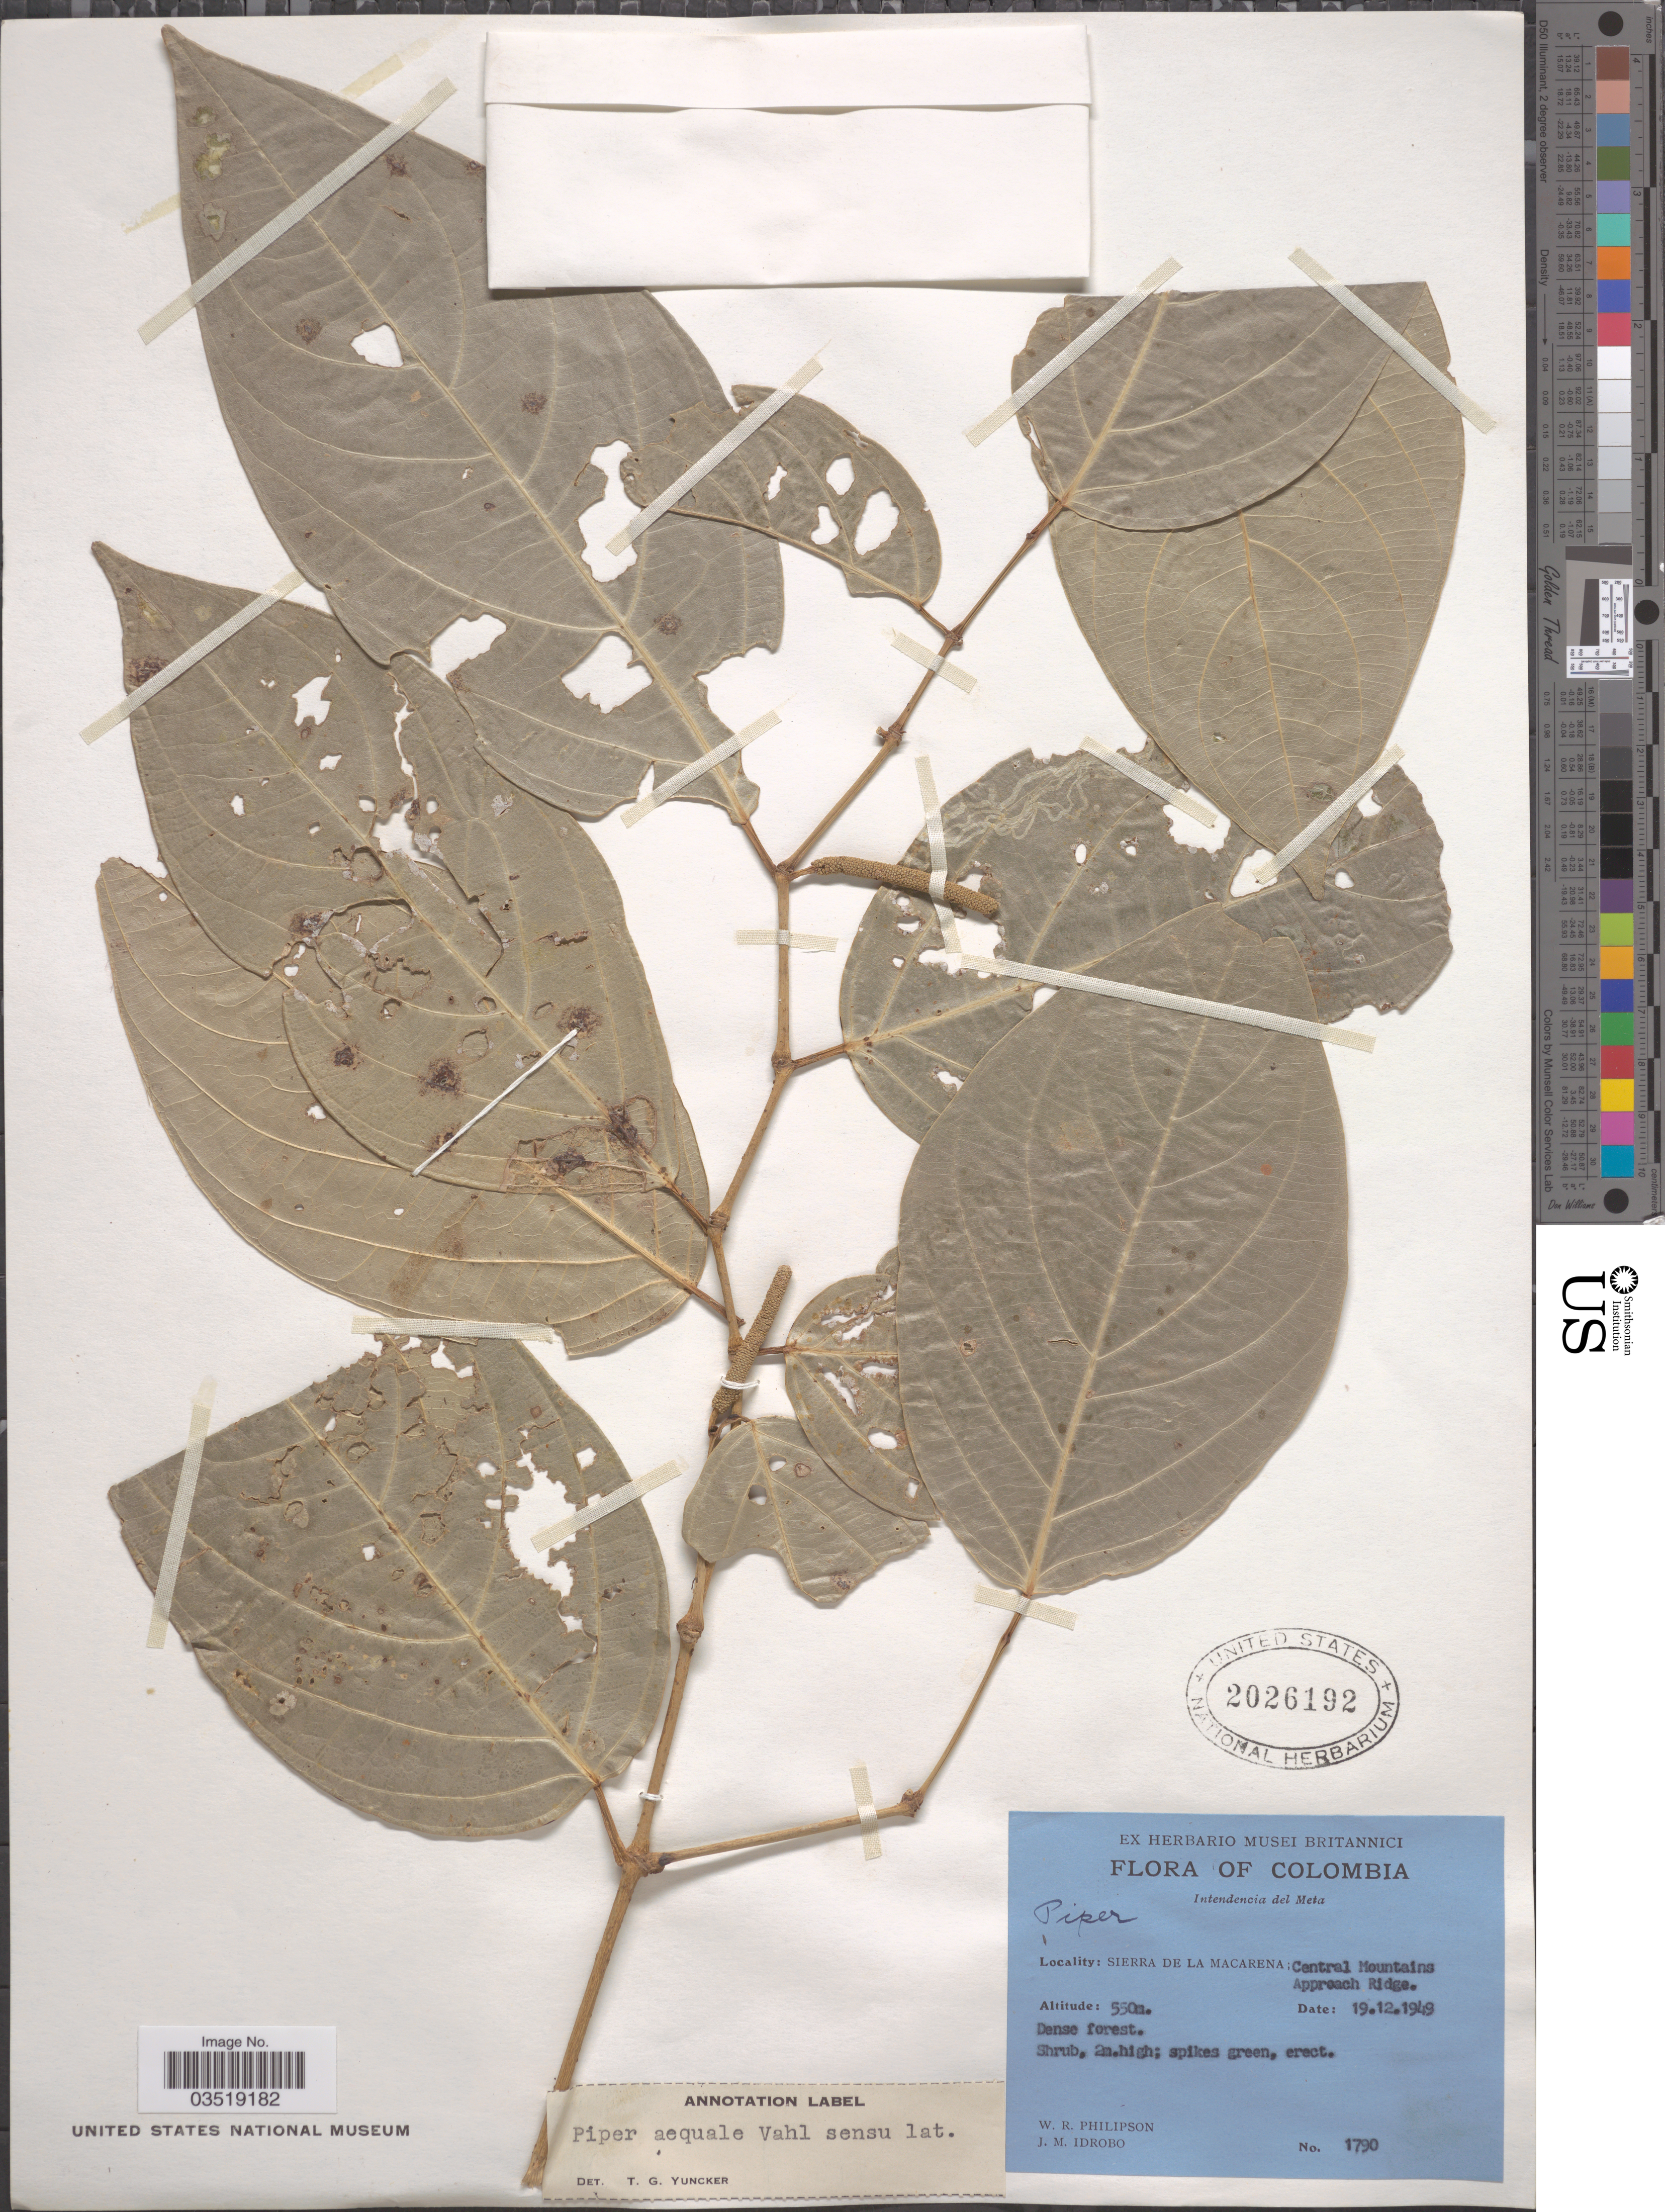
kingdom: Plantae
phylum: Tracheophyta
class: Magnoliopsida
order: Piperales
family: Piperaceae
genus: Piper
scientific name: Piper aequale var. aequale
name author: Vahl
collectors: W. R. Philipson & J. M. Idrobo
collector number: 1790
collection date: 1949-12-19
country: Colombia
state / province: Meta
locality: Intendencia del Meta. Sierra de la Macarena; Central Mountains. Approach Ridge.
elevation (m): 550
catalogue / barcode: US 2026192